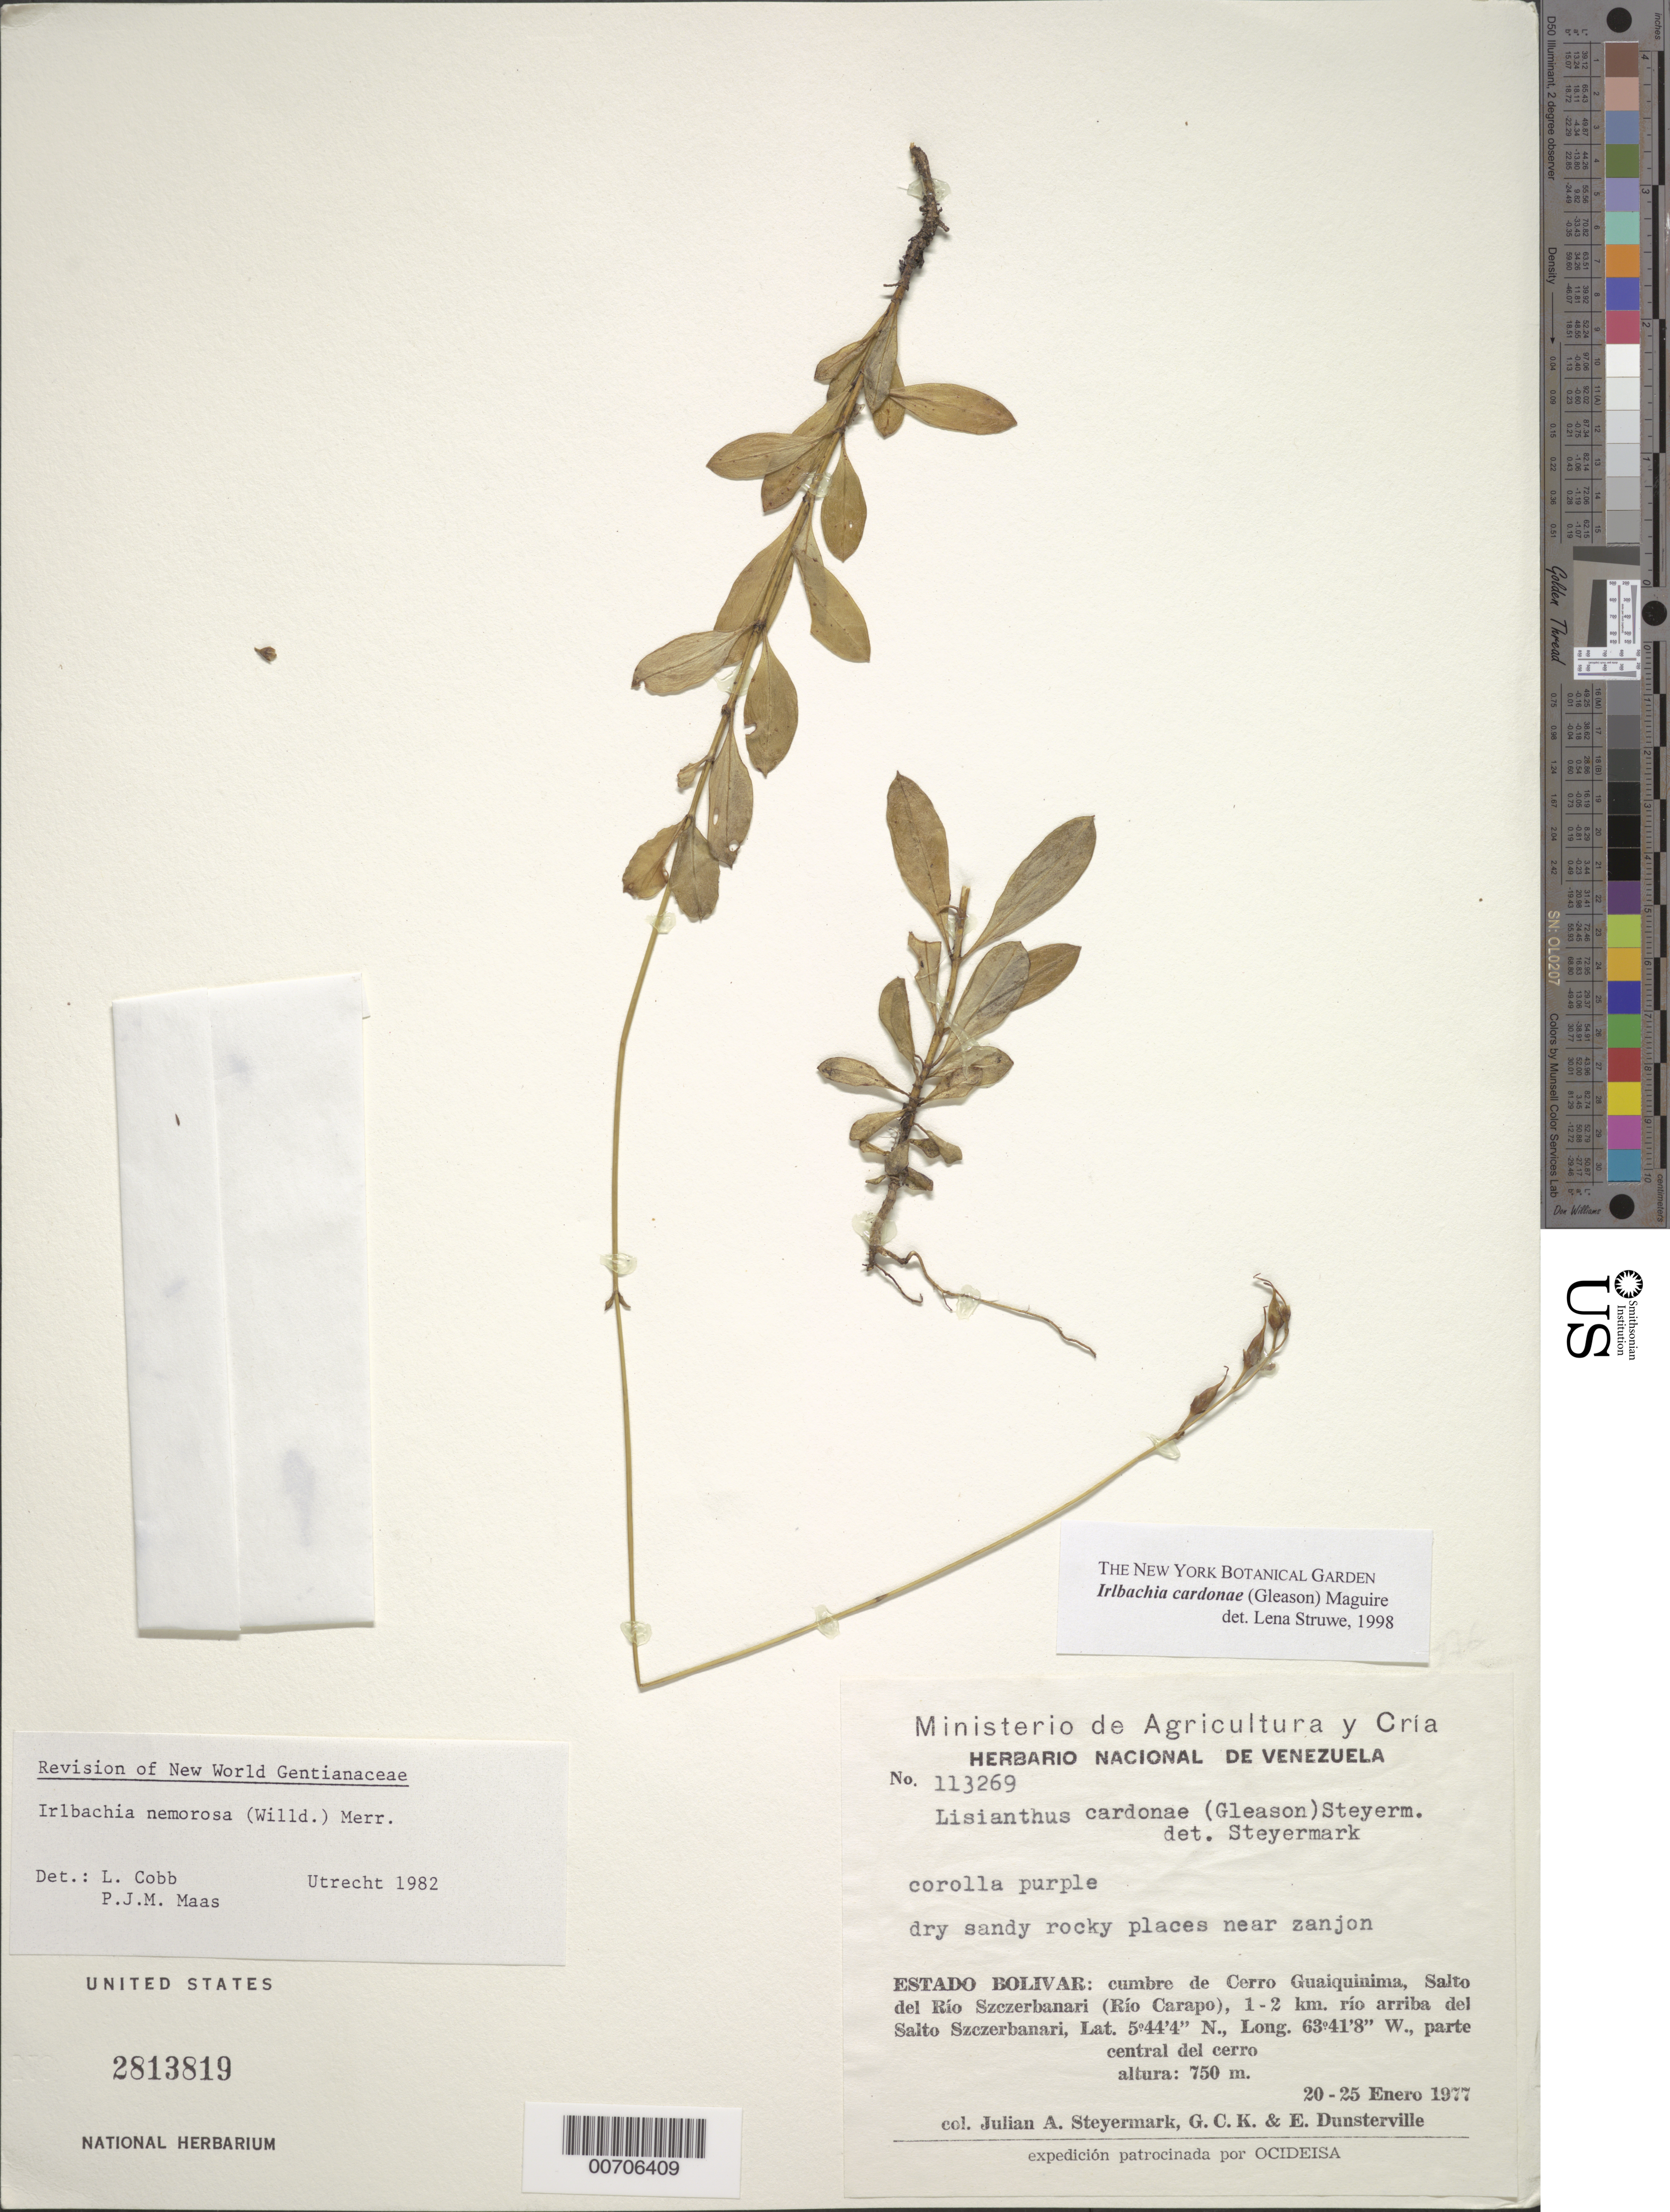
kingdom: Plantae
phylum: Tracheophyta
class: Magnoliopsida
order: Gentianales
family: Gentianaceae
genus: Irlbachia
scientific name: Irlbachia cardonae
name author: (Gleason) Maguire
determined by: Struwe, L.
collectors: J. Steyermark, G. C. K. Dunsterville & E. Dunsterville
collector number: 113269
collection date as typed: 20-Jan-77 to 25-Jan-77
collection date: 1977-01-20/1977-01-25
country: Venezuela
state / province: Bolívar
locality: Cerro Guaiquinima, Salto del Río Szczerbanari (Río Carapo)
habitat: Dry sandy places near zanjon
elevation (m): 750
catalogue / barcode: US 2813819